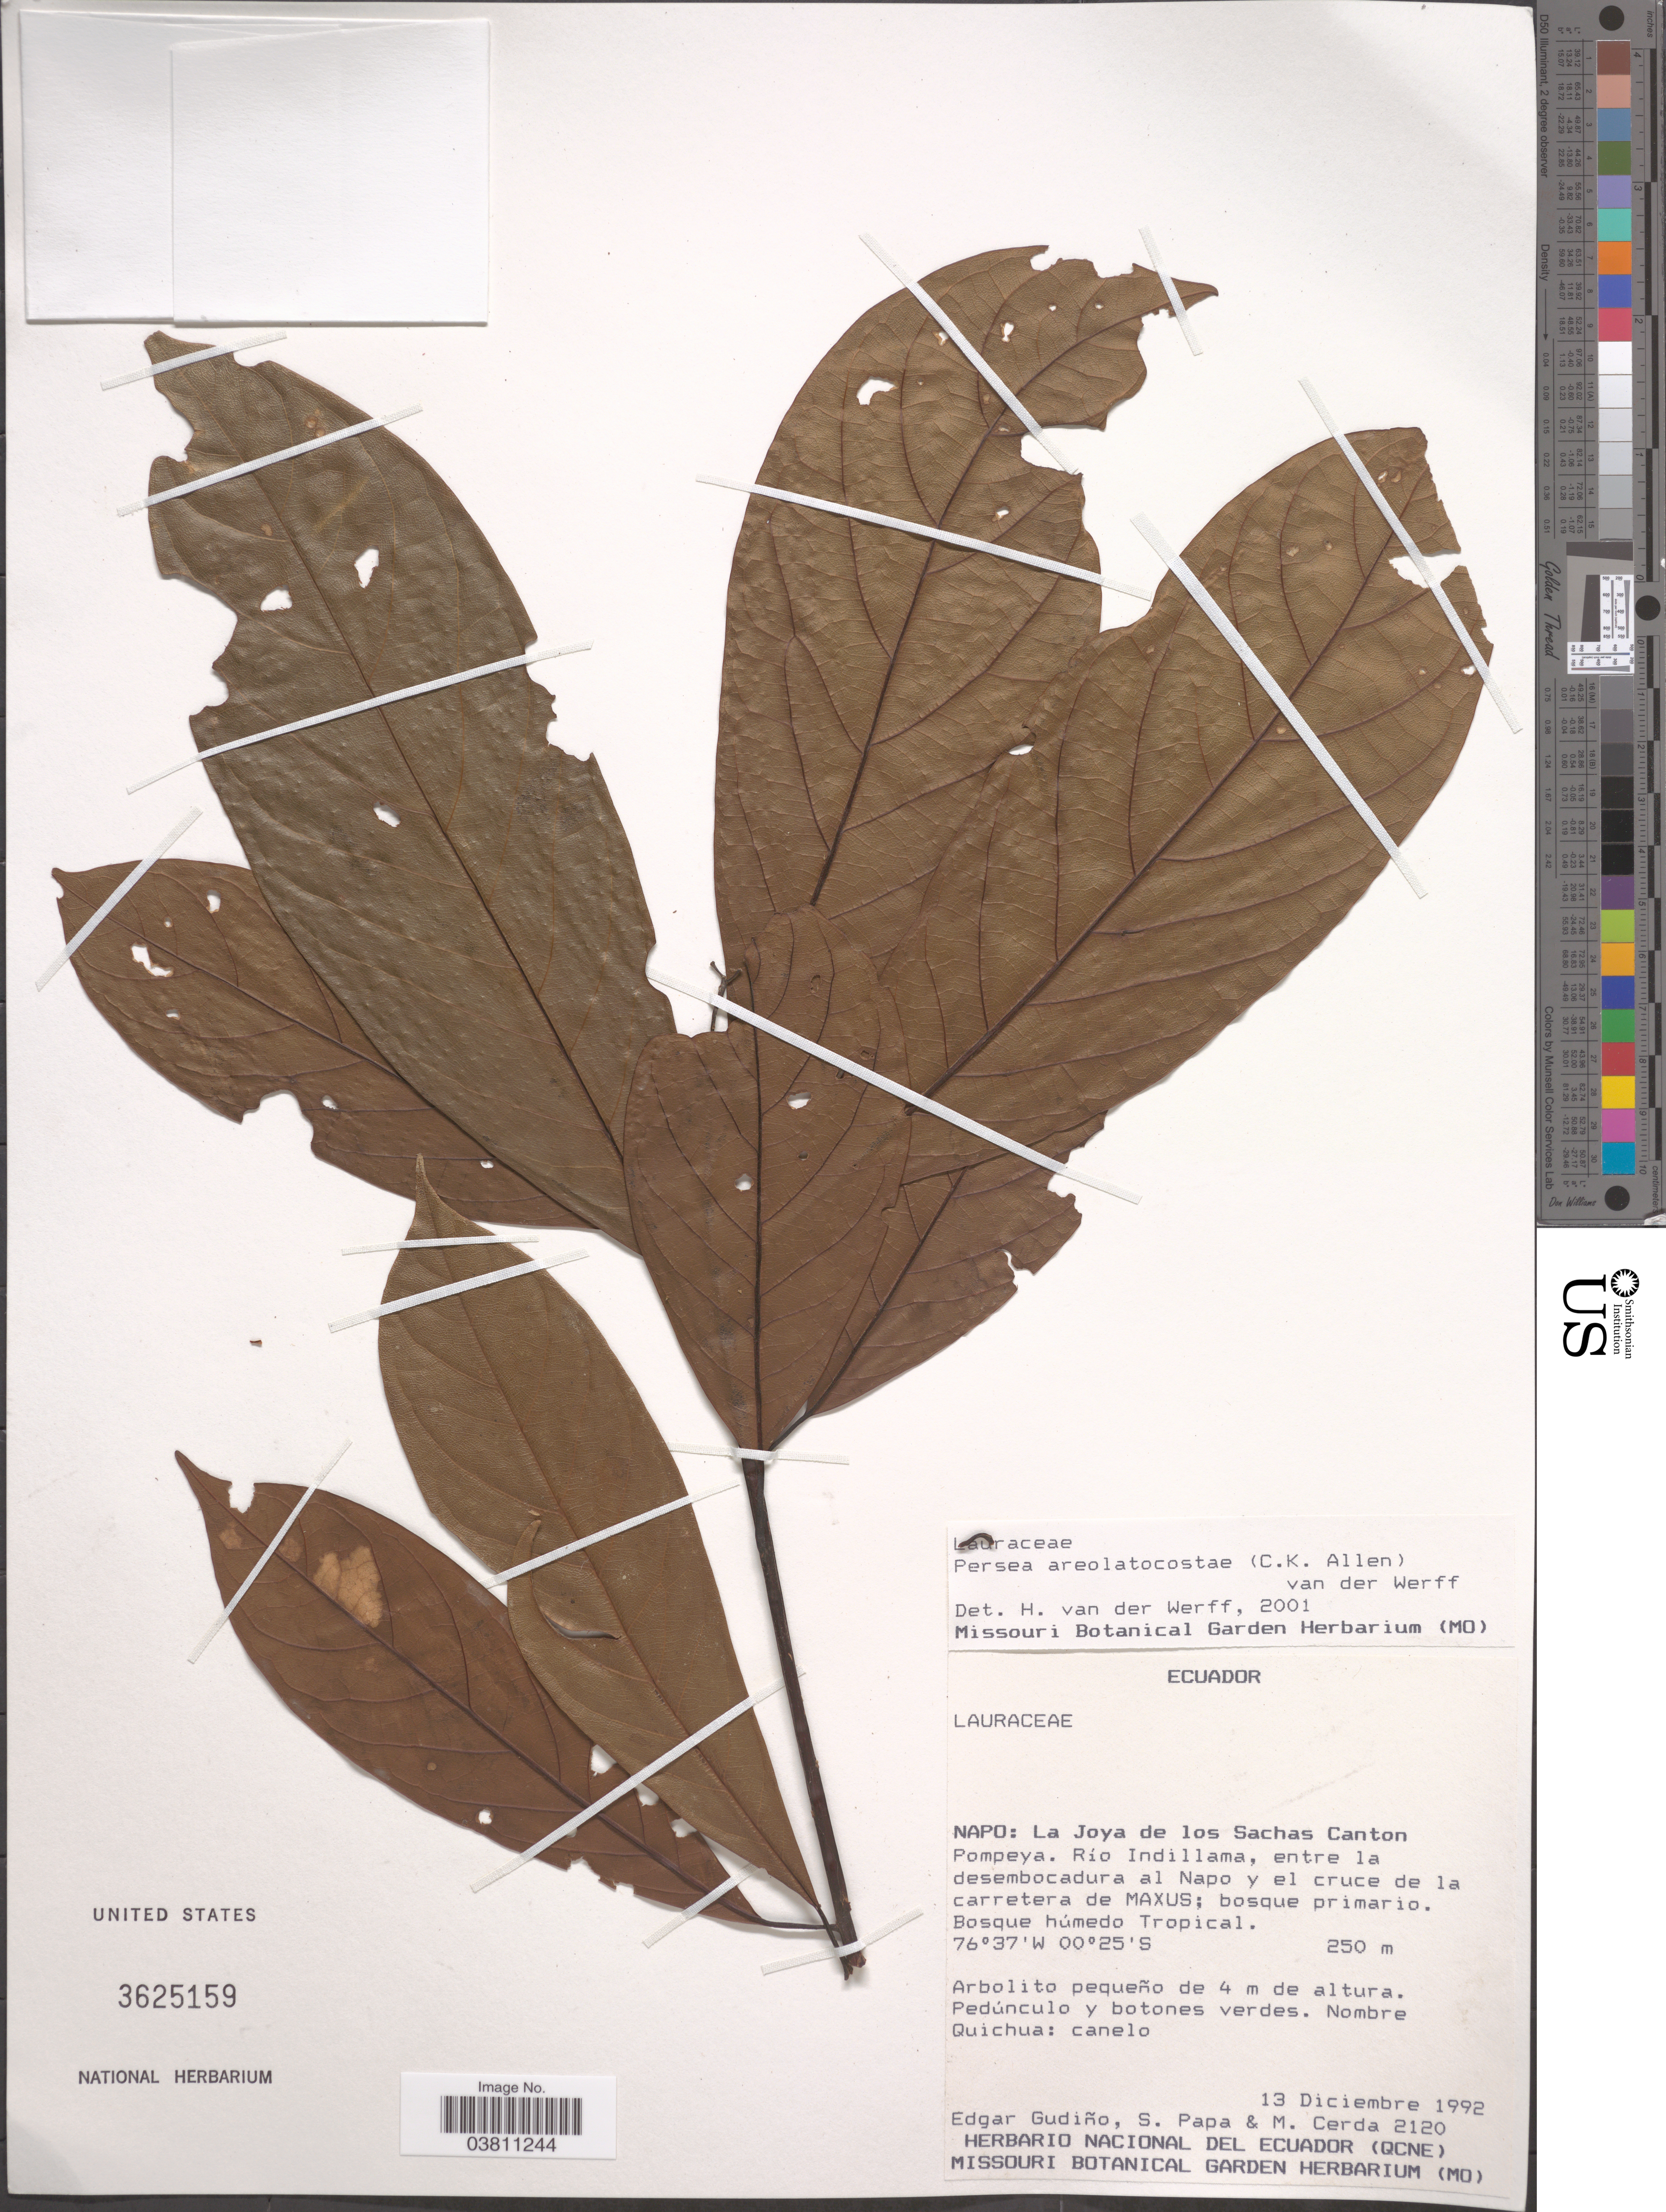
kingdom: Plantae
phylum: Tracheophyta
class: Magnoliopsida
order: Laurales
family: Lauraceae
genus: Persea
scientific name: Persea areolatocostae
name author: (C.K. Allen) van der Werff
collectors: E. Gudiño, S. Papa & M. Cerda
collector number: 2120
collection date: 1992-12-13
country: Ecuador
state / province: Napo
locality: La Joya de los Sachas Canton. Pompeya. Río Indillama, entre la desembocadura al Napo y el cruce de la carretera de Maxus.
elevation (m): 250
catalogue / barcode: US 3625159